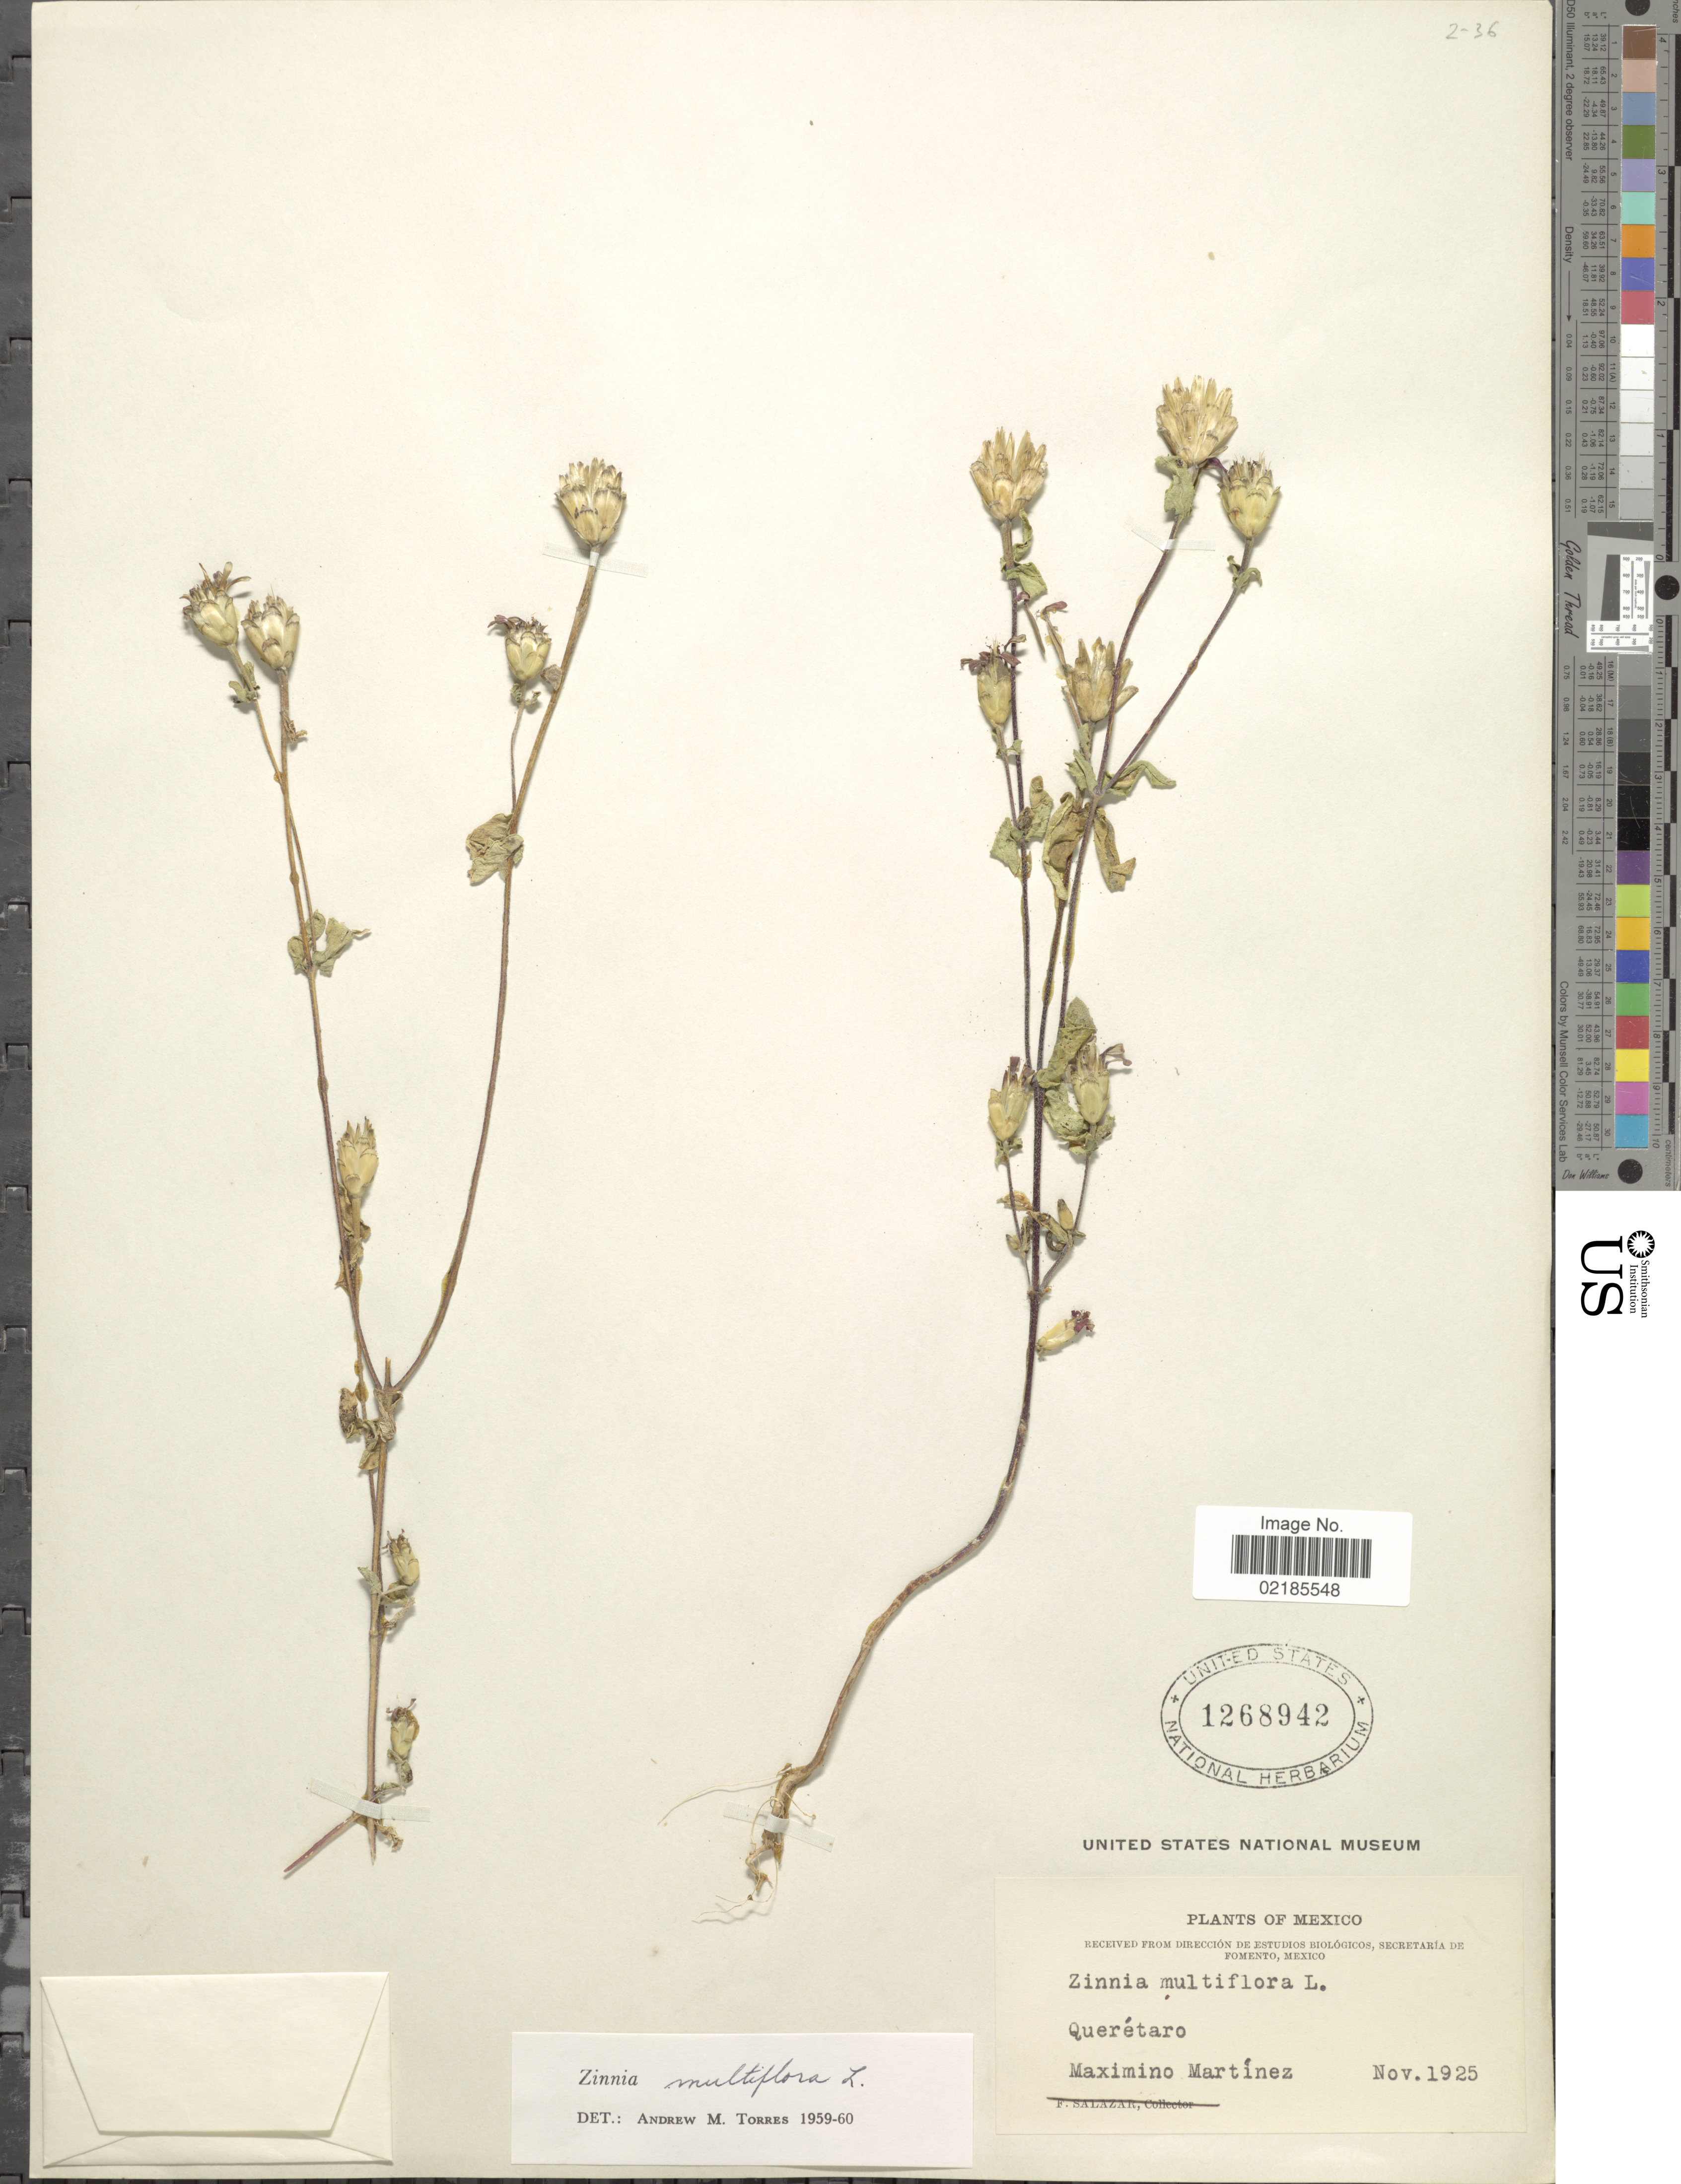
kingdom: Plantae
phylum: Tracheophyta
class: Magnoliopsida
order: Asterales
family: Asteraceae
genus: Zinnia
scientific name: Zinnia peruviana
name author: (L.) L.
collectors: M. Martinez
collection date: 1925-11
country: Mexico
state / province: Querétaro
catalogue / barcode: US 1268942